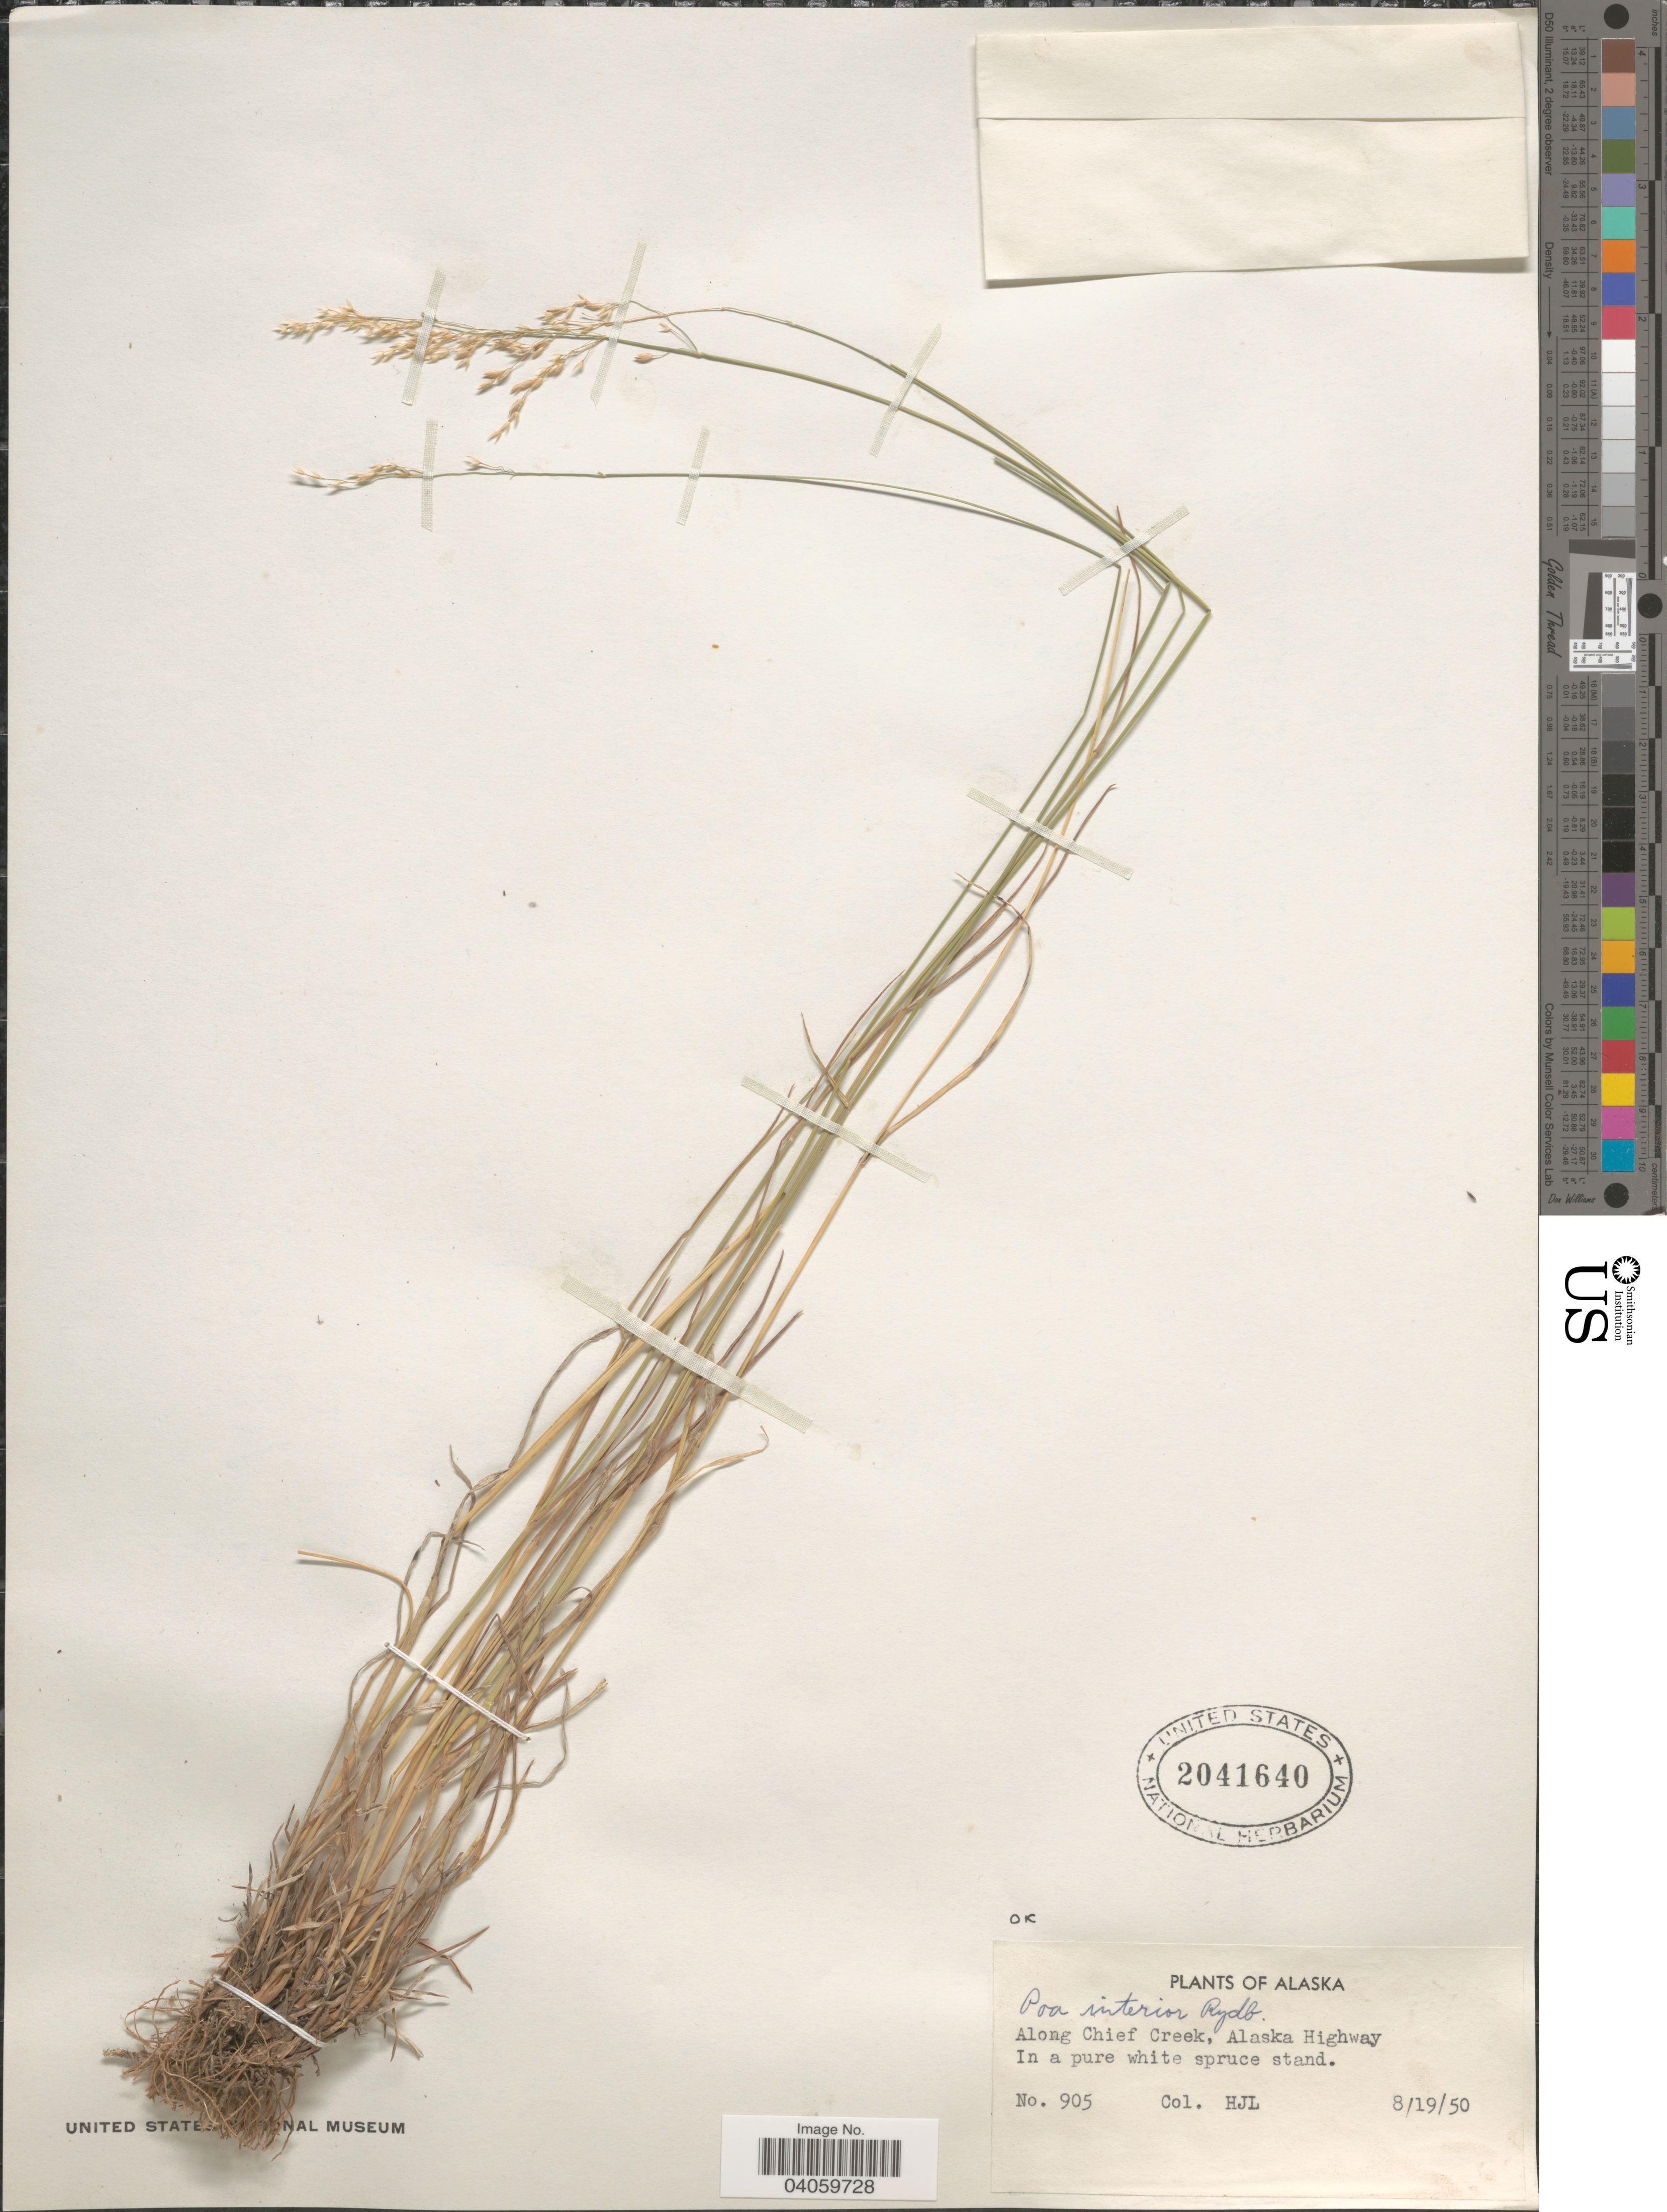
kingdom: Plantae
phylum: Tracheophyta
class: Liliopsida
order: Poales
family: Poaceae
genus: Poa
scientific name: Poa interior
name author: Rydb.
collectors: H. J. L.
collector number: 905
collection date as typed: Transcribed d/m/y: 19/8/50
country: United States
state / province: Alaska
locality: Along Chief Creek, Alaska Highway.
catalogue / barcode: US 2041640